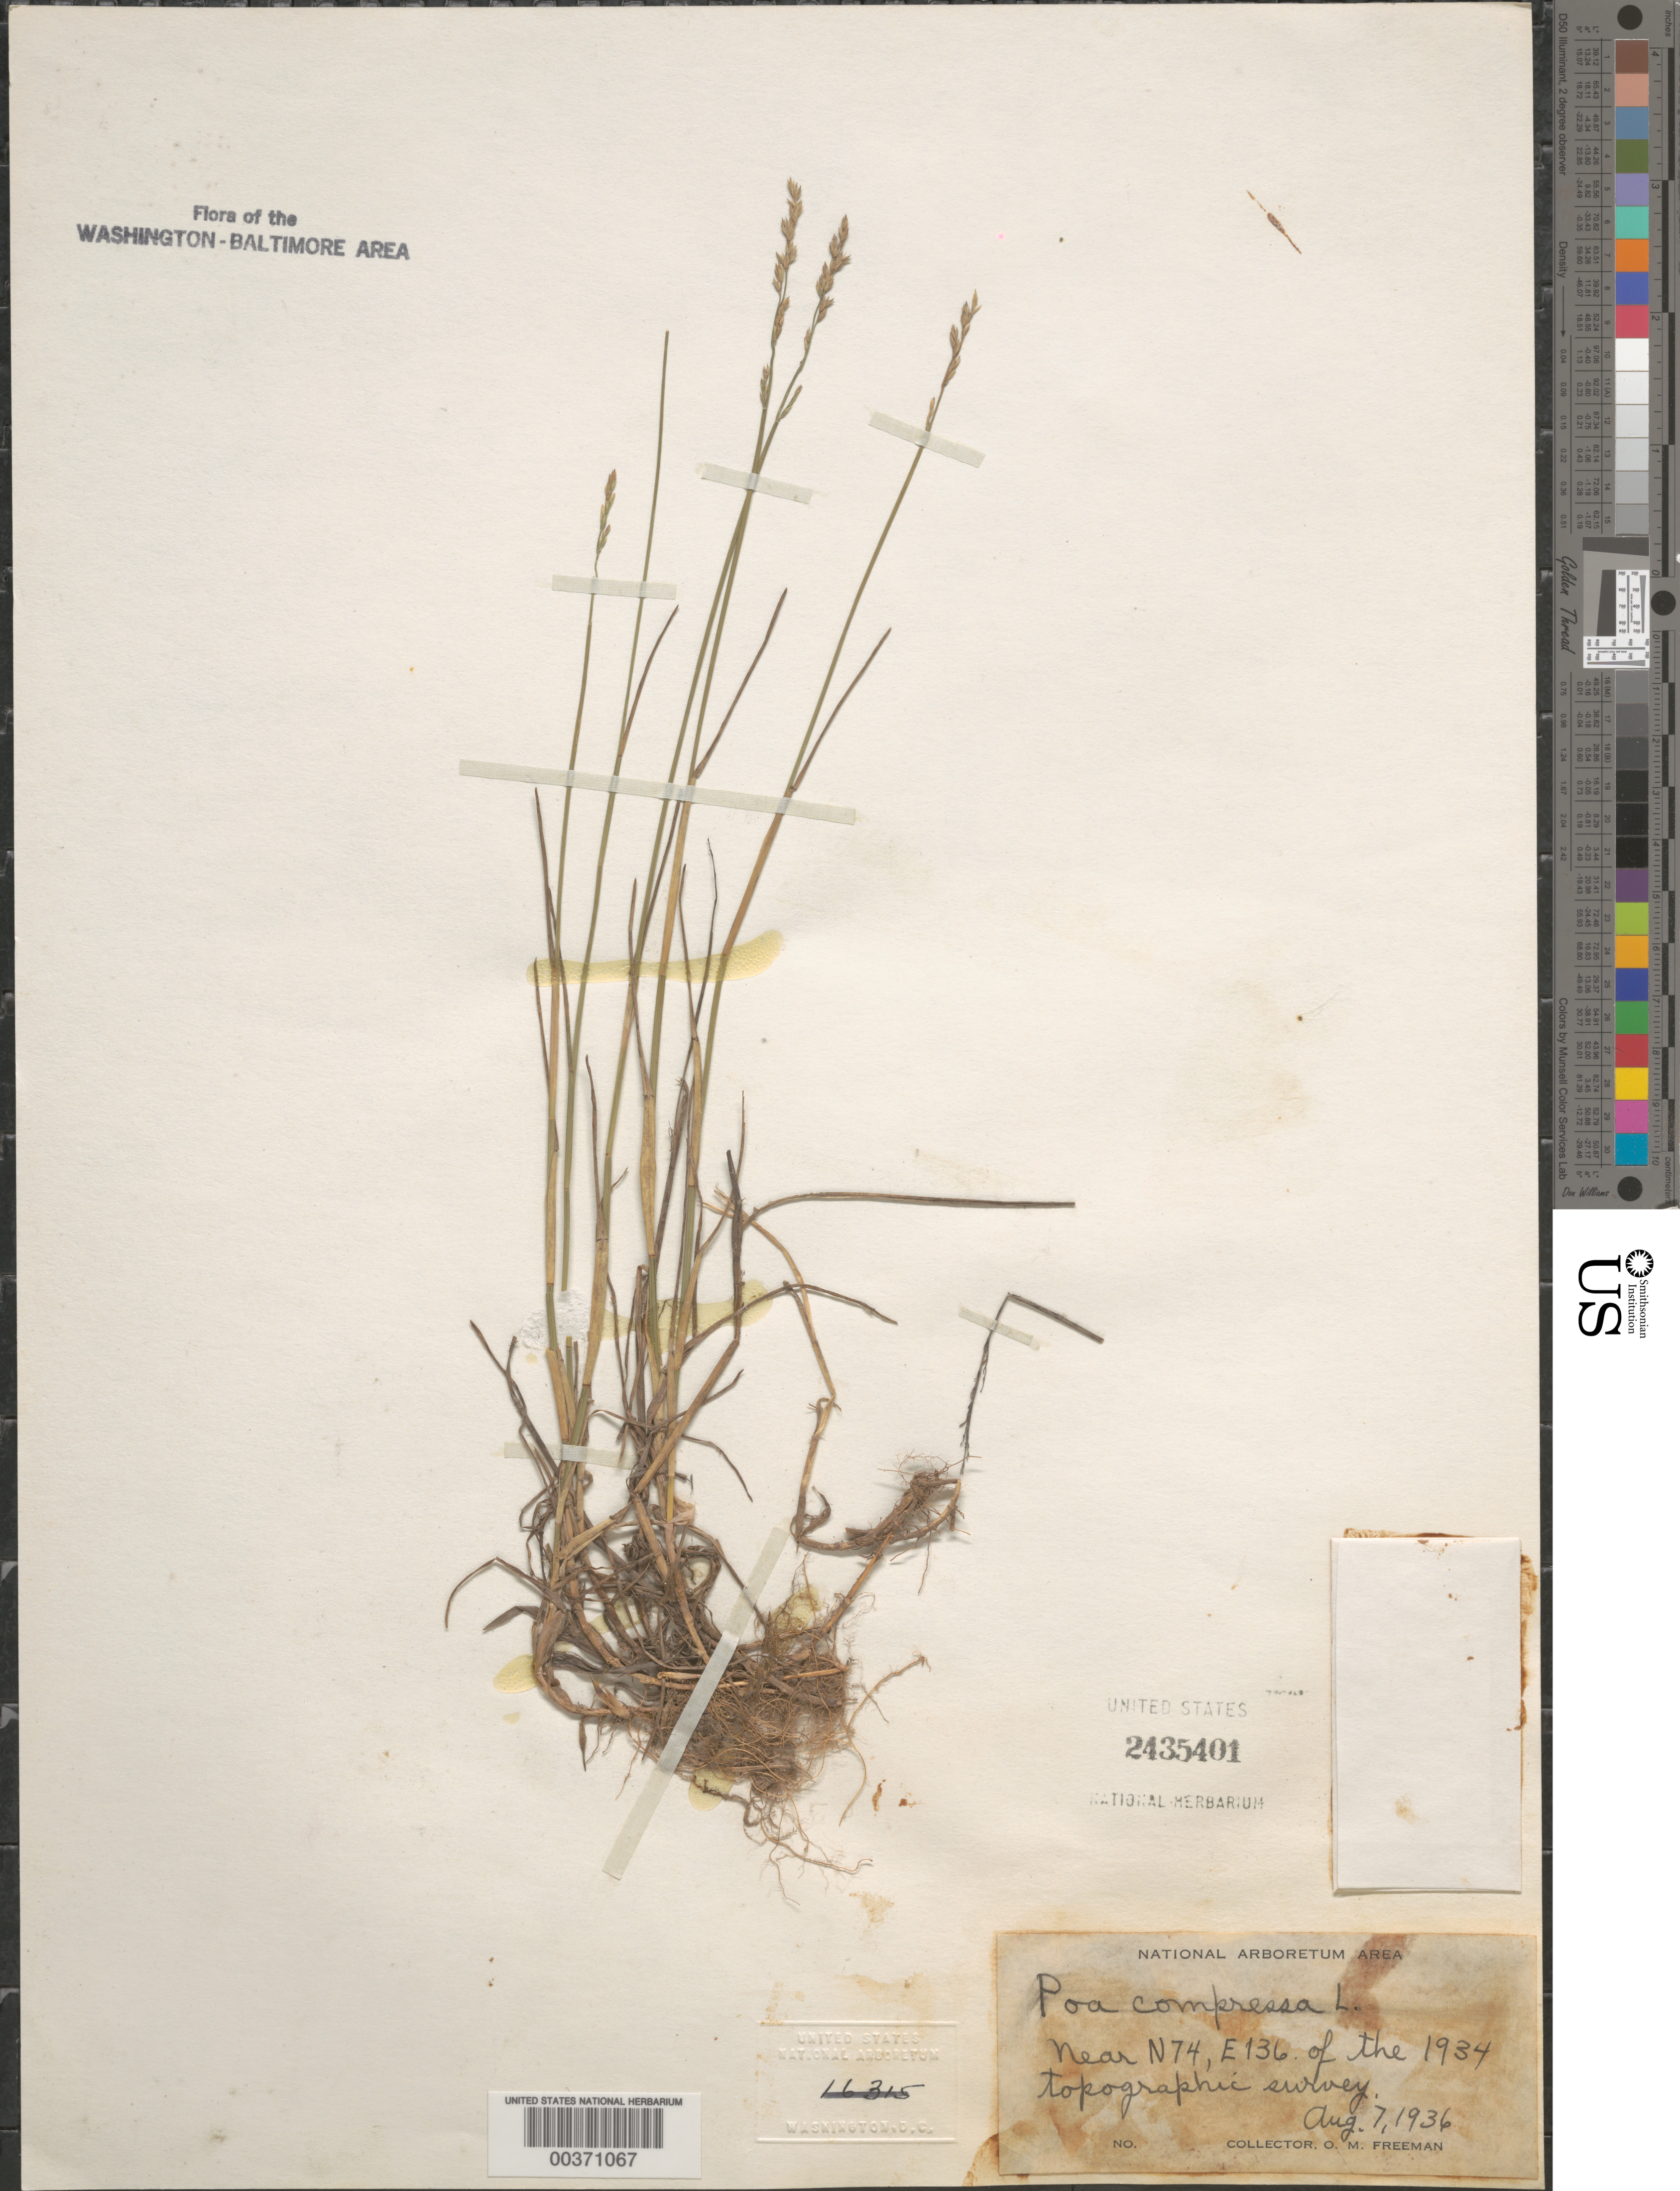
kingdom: Plantae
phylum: Tracheophyta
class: Liliopsida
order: Poales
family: Poaceae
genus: Poa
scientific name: Poa compressa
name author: L.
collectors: O. Freeman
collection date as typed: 07 Aug 1936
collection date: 1936-08-07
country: United States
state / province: District of Columbia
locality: Topographic Survey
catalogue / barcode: US 2435401